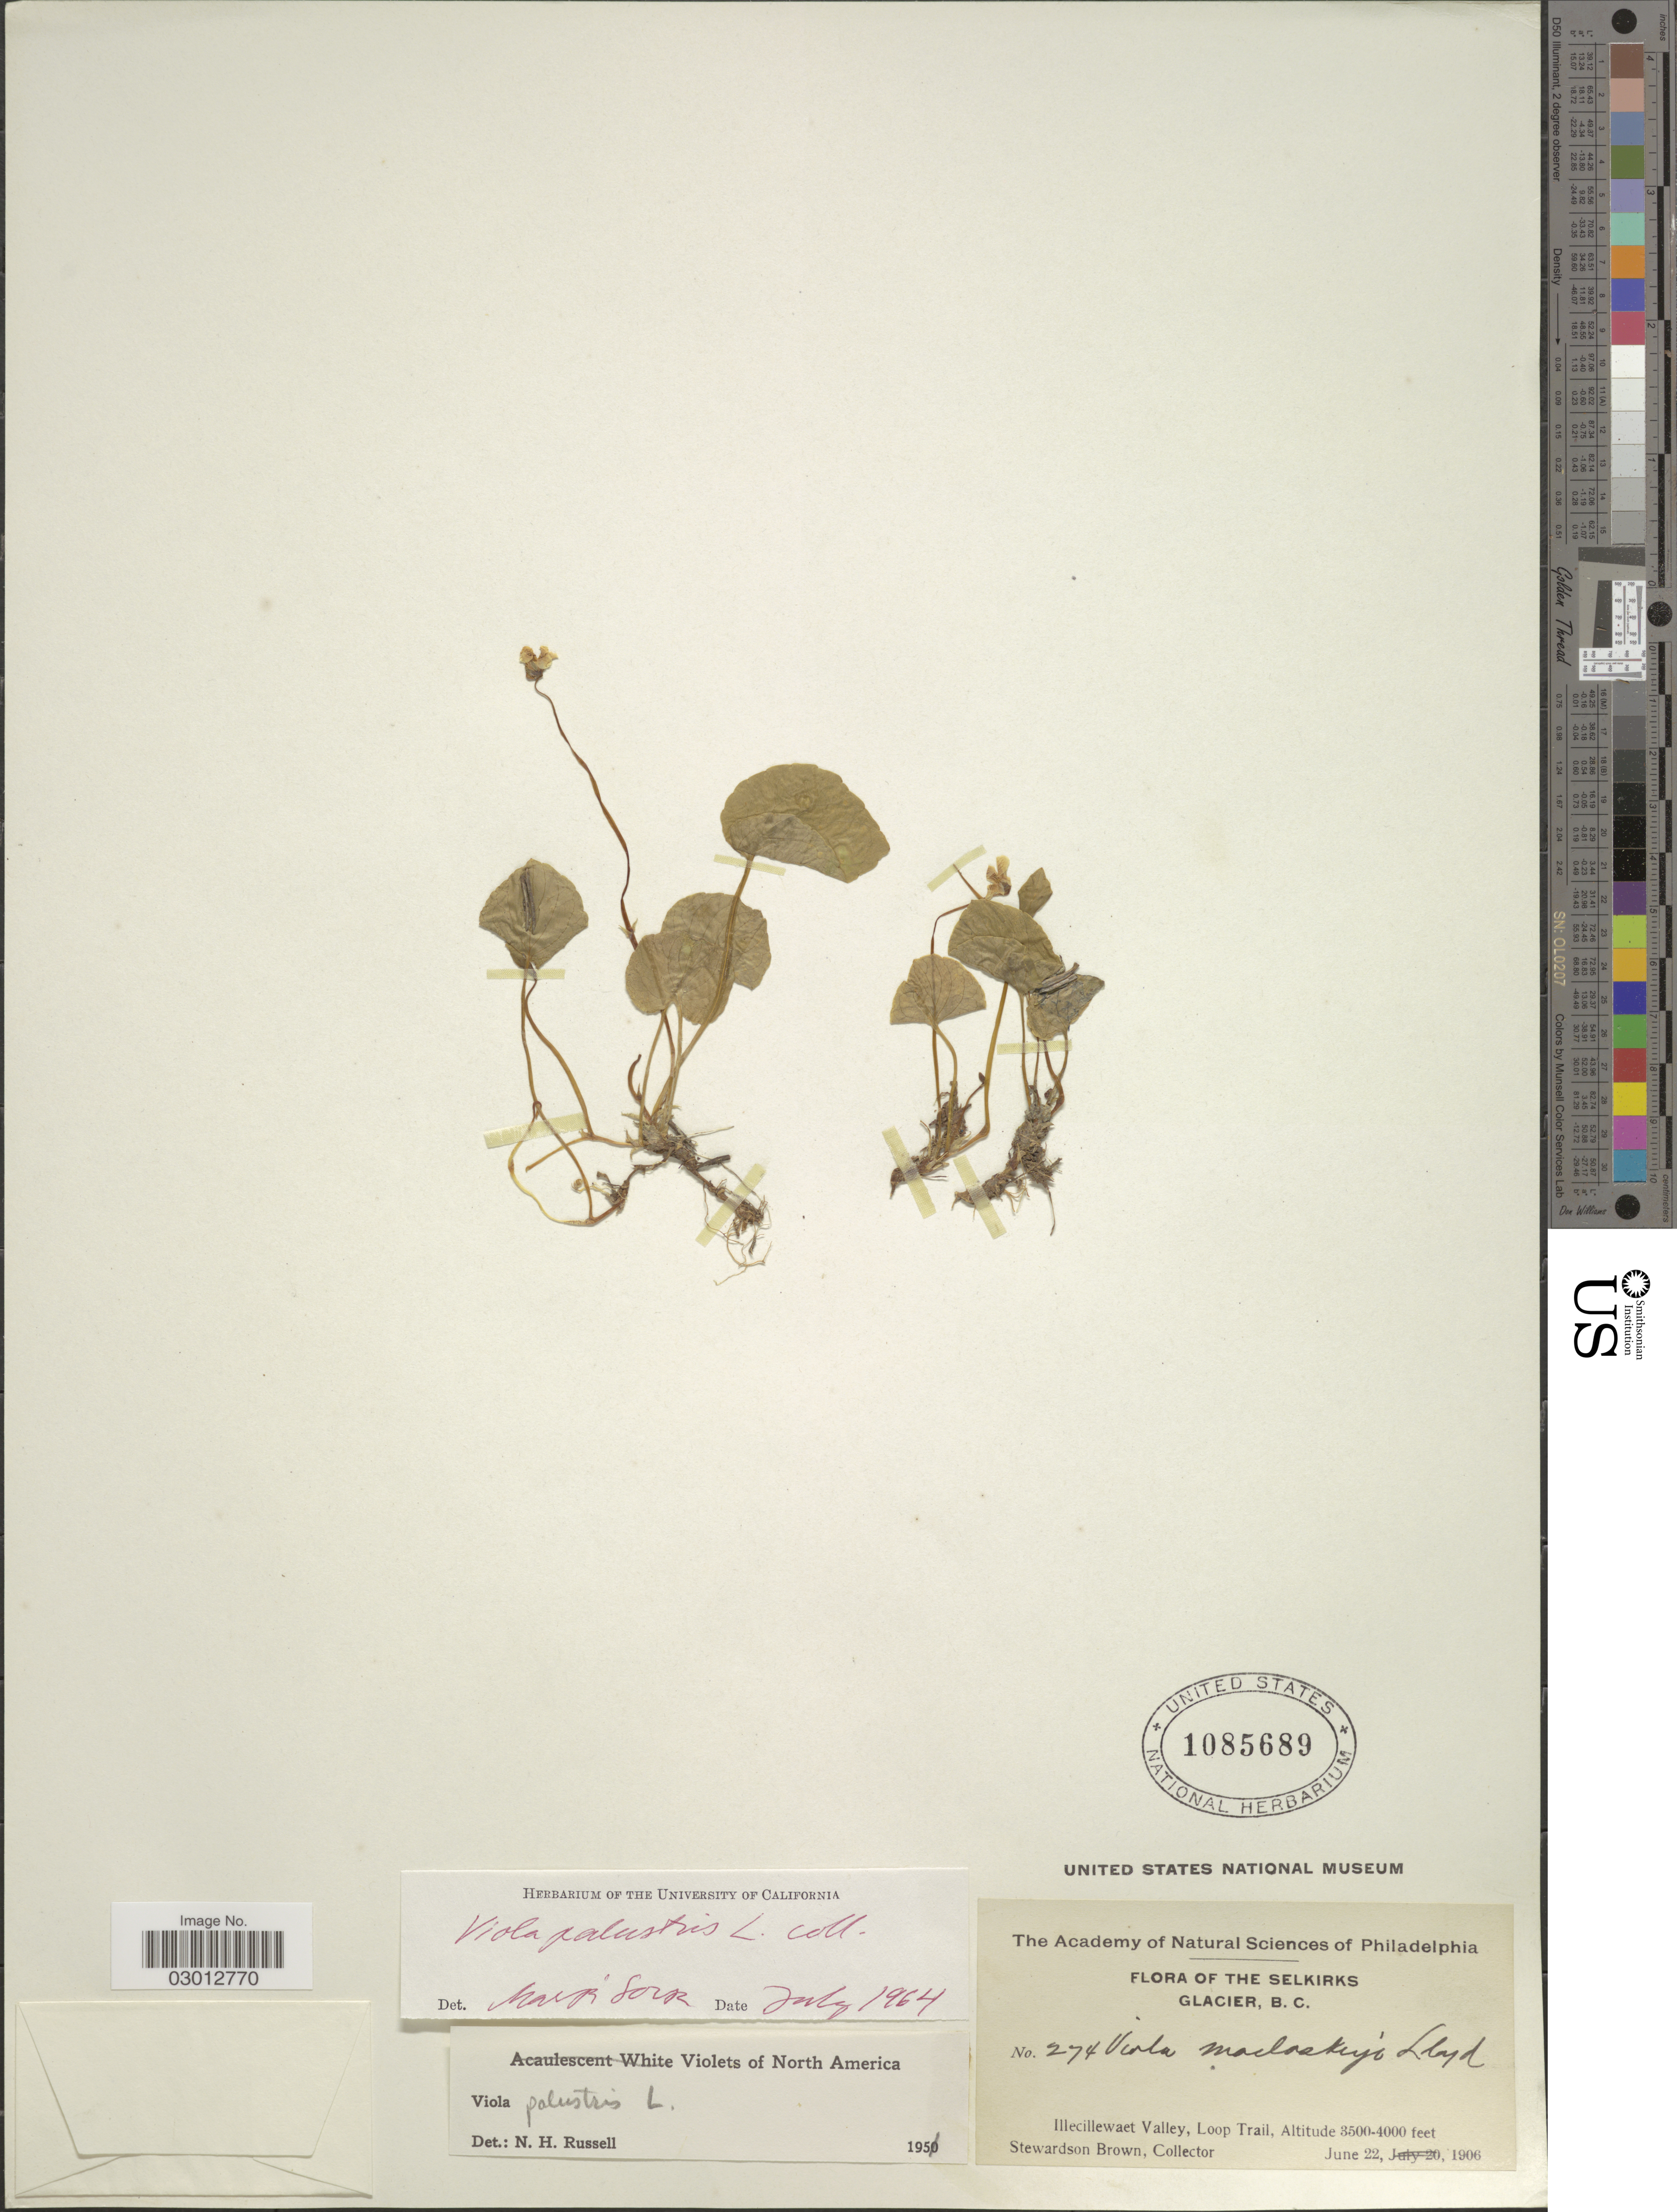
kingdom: Plantae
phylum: Tracheophyta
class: Magnoliopsida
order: Malpighiales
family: Violaceae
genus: Viola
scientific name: Viola palustris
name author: L.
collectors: S. Brown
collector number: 274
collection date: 1906-06-22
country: Canada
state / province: British Columbia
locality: Selkirks. Glacier, B. C. Illicillewaet Valley, Loop Trail.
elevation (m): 1067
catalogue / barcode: US 1085689